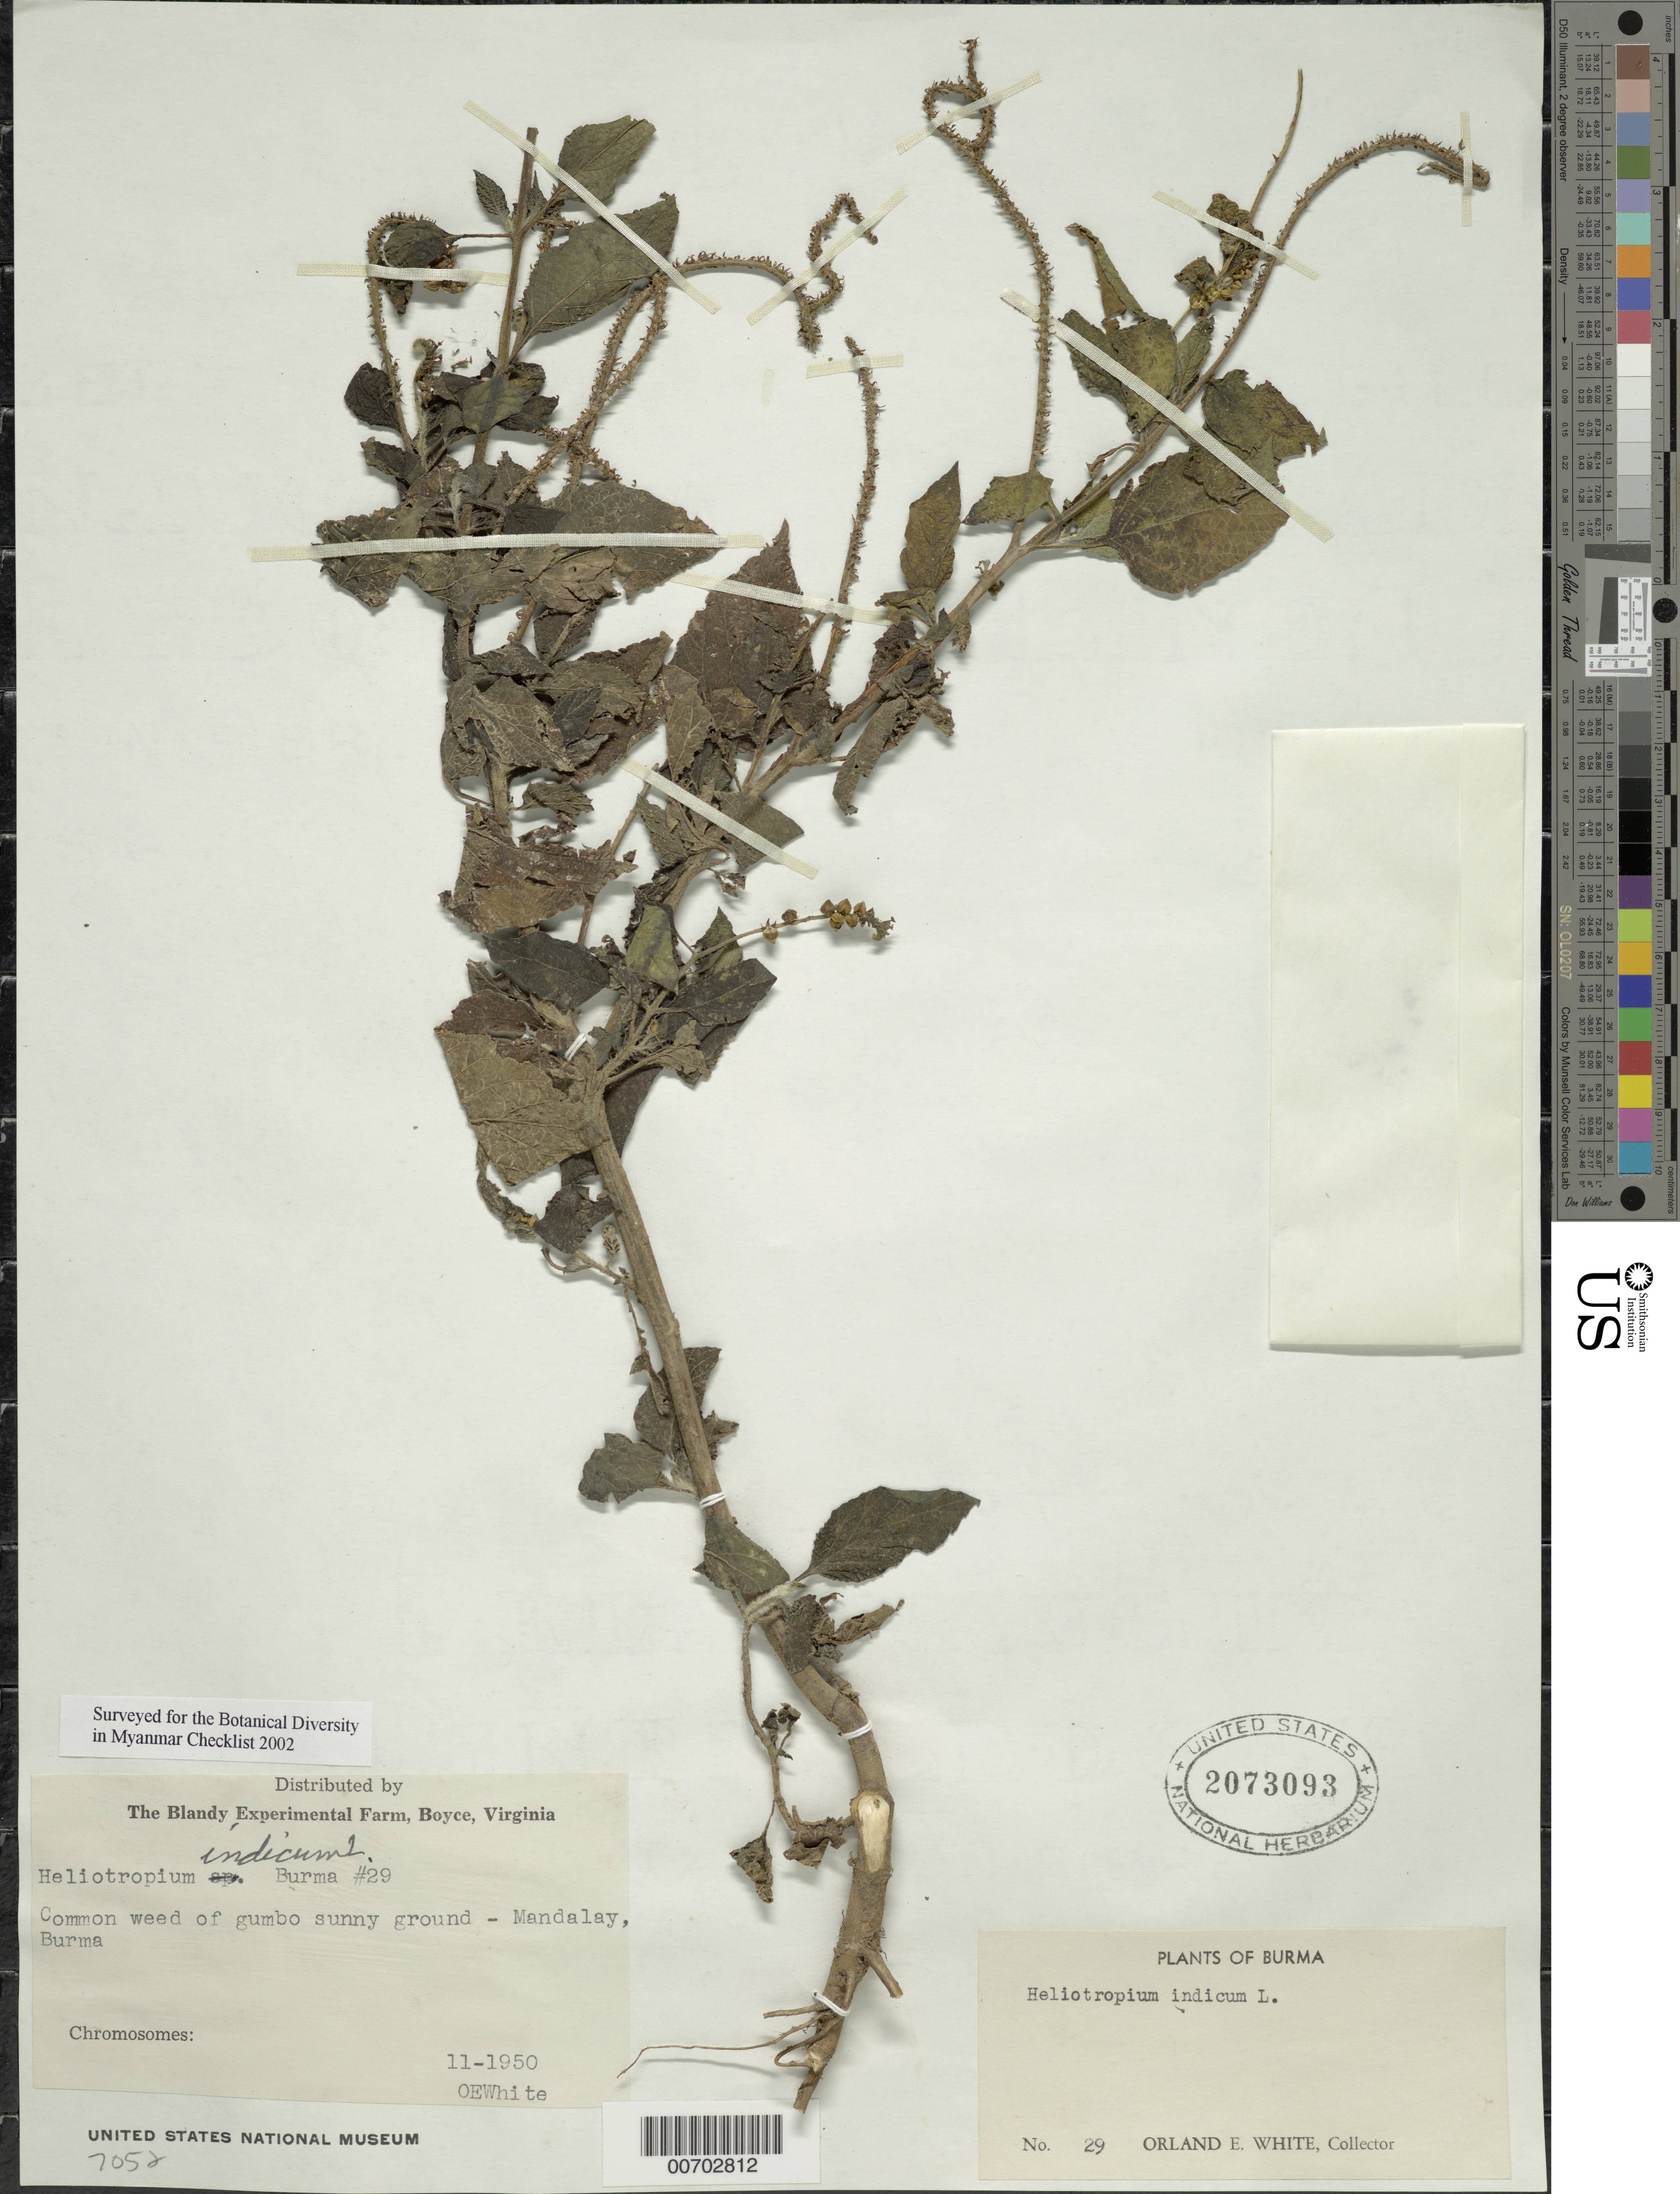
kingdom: Plantae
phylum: Tracheophyta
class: Magnoliopsida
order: Boraginales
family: Heliotropiaceae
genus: Heliotropium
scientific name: Heliotropium indicum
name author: L.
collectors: O. E. White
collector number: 29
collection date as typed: Nov 1950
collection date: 1950-11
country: Myanmar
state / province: Mandalay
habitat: Gumbo sunny ground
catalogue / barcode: US 2073093